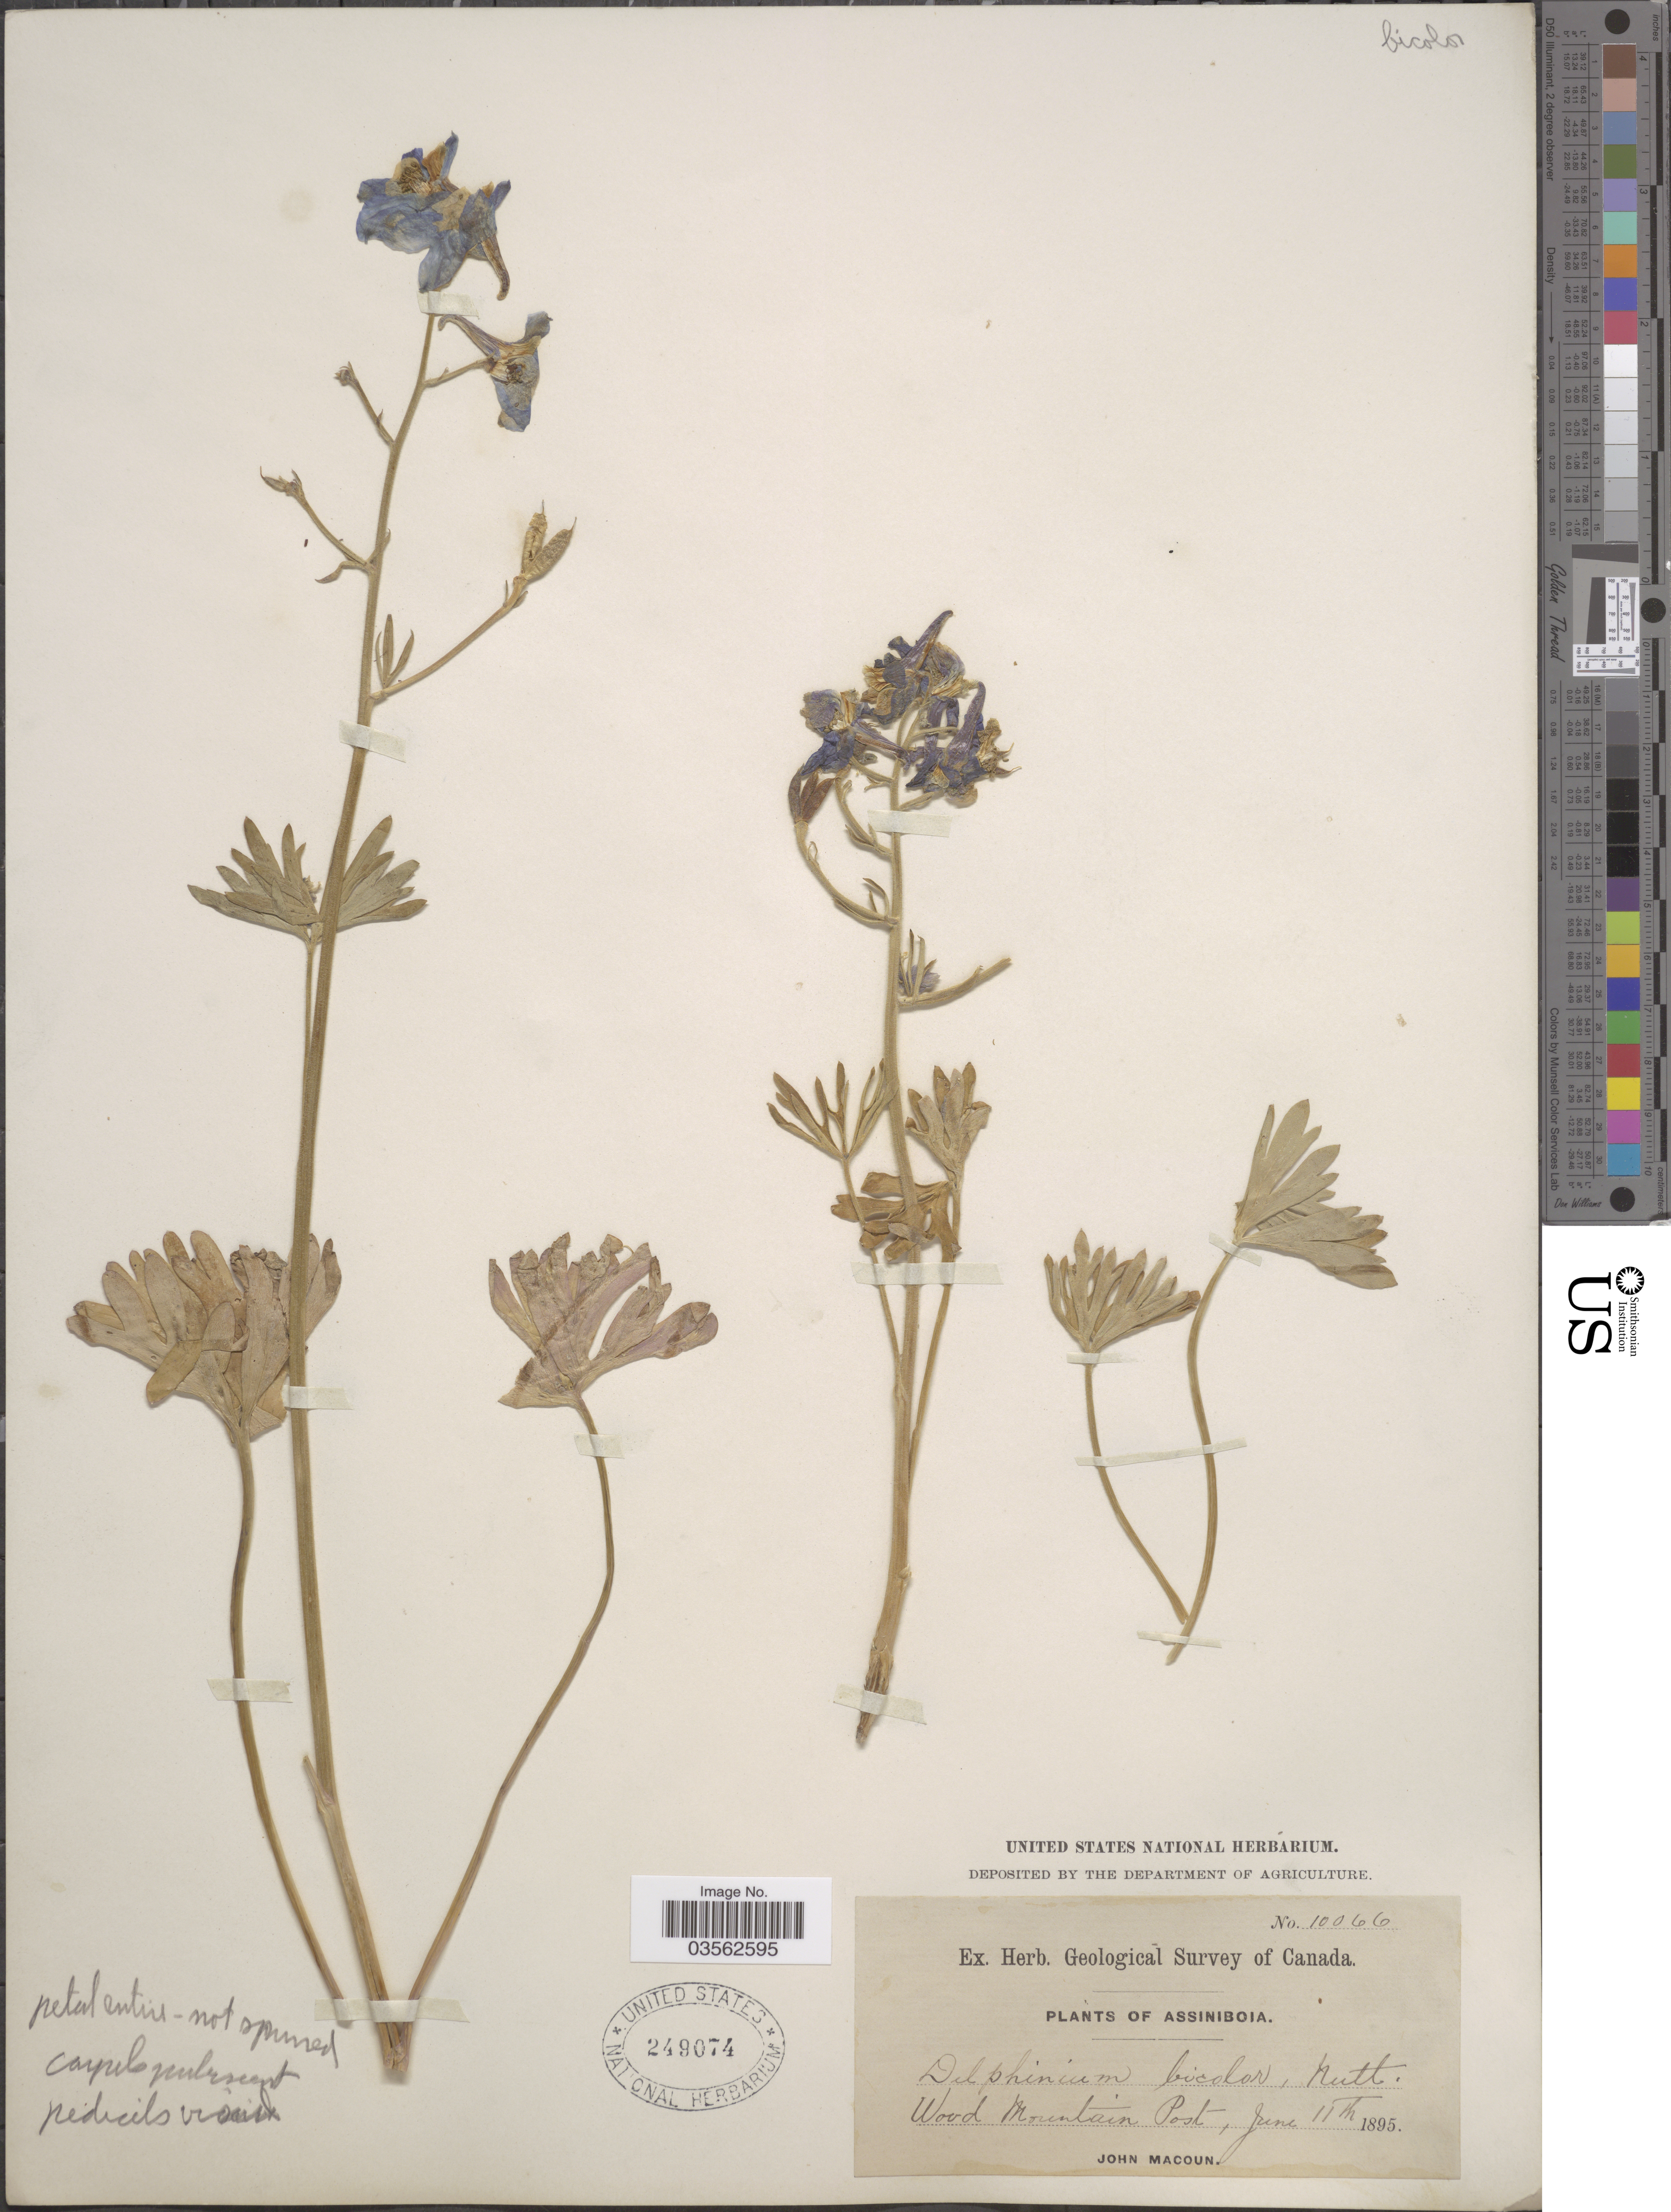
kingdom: Plantae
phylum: Tracheophyta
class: Magnoliopsida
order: Ranunculales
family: Ranunculaceae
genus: Delphinium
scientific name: Delphinium bicolor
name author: Nutt.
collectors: J. Macoun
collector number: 10066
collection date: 1895-06-11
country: Canada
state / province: Saskatchewan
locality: Assiniboia. Wood Mountain Post.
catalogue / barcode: US 249074